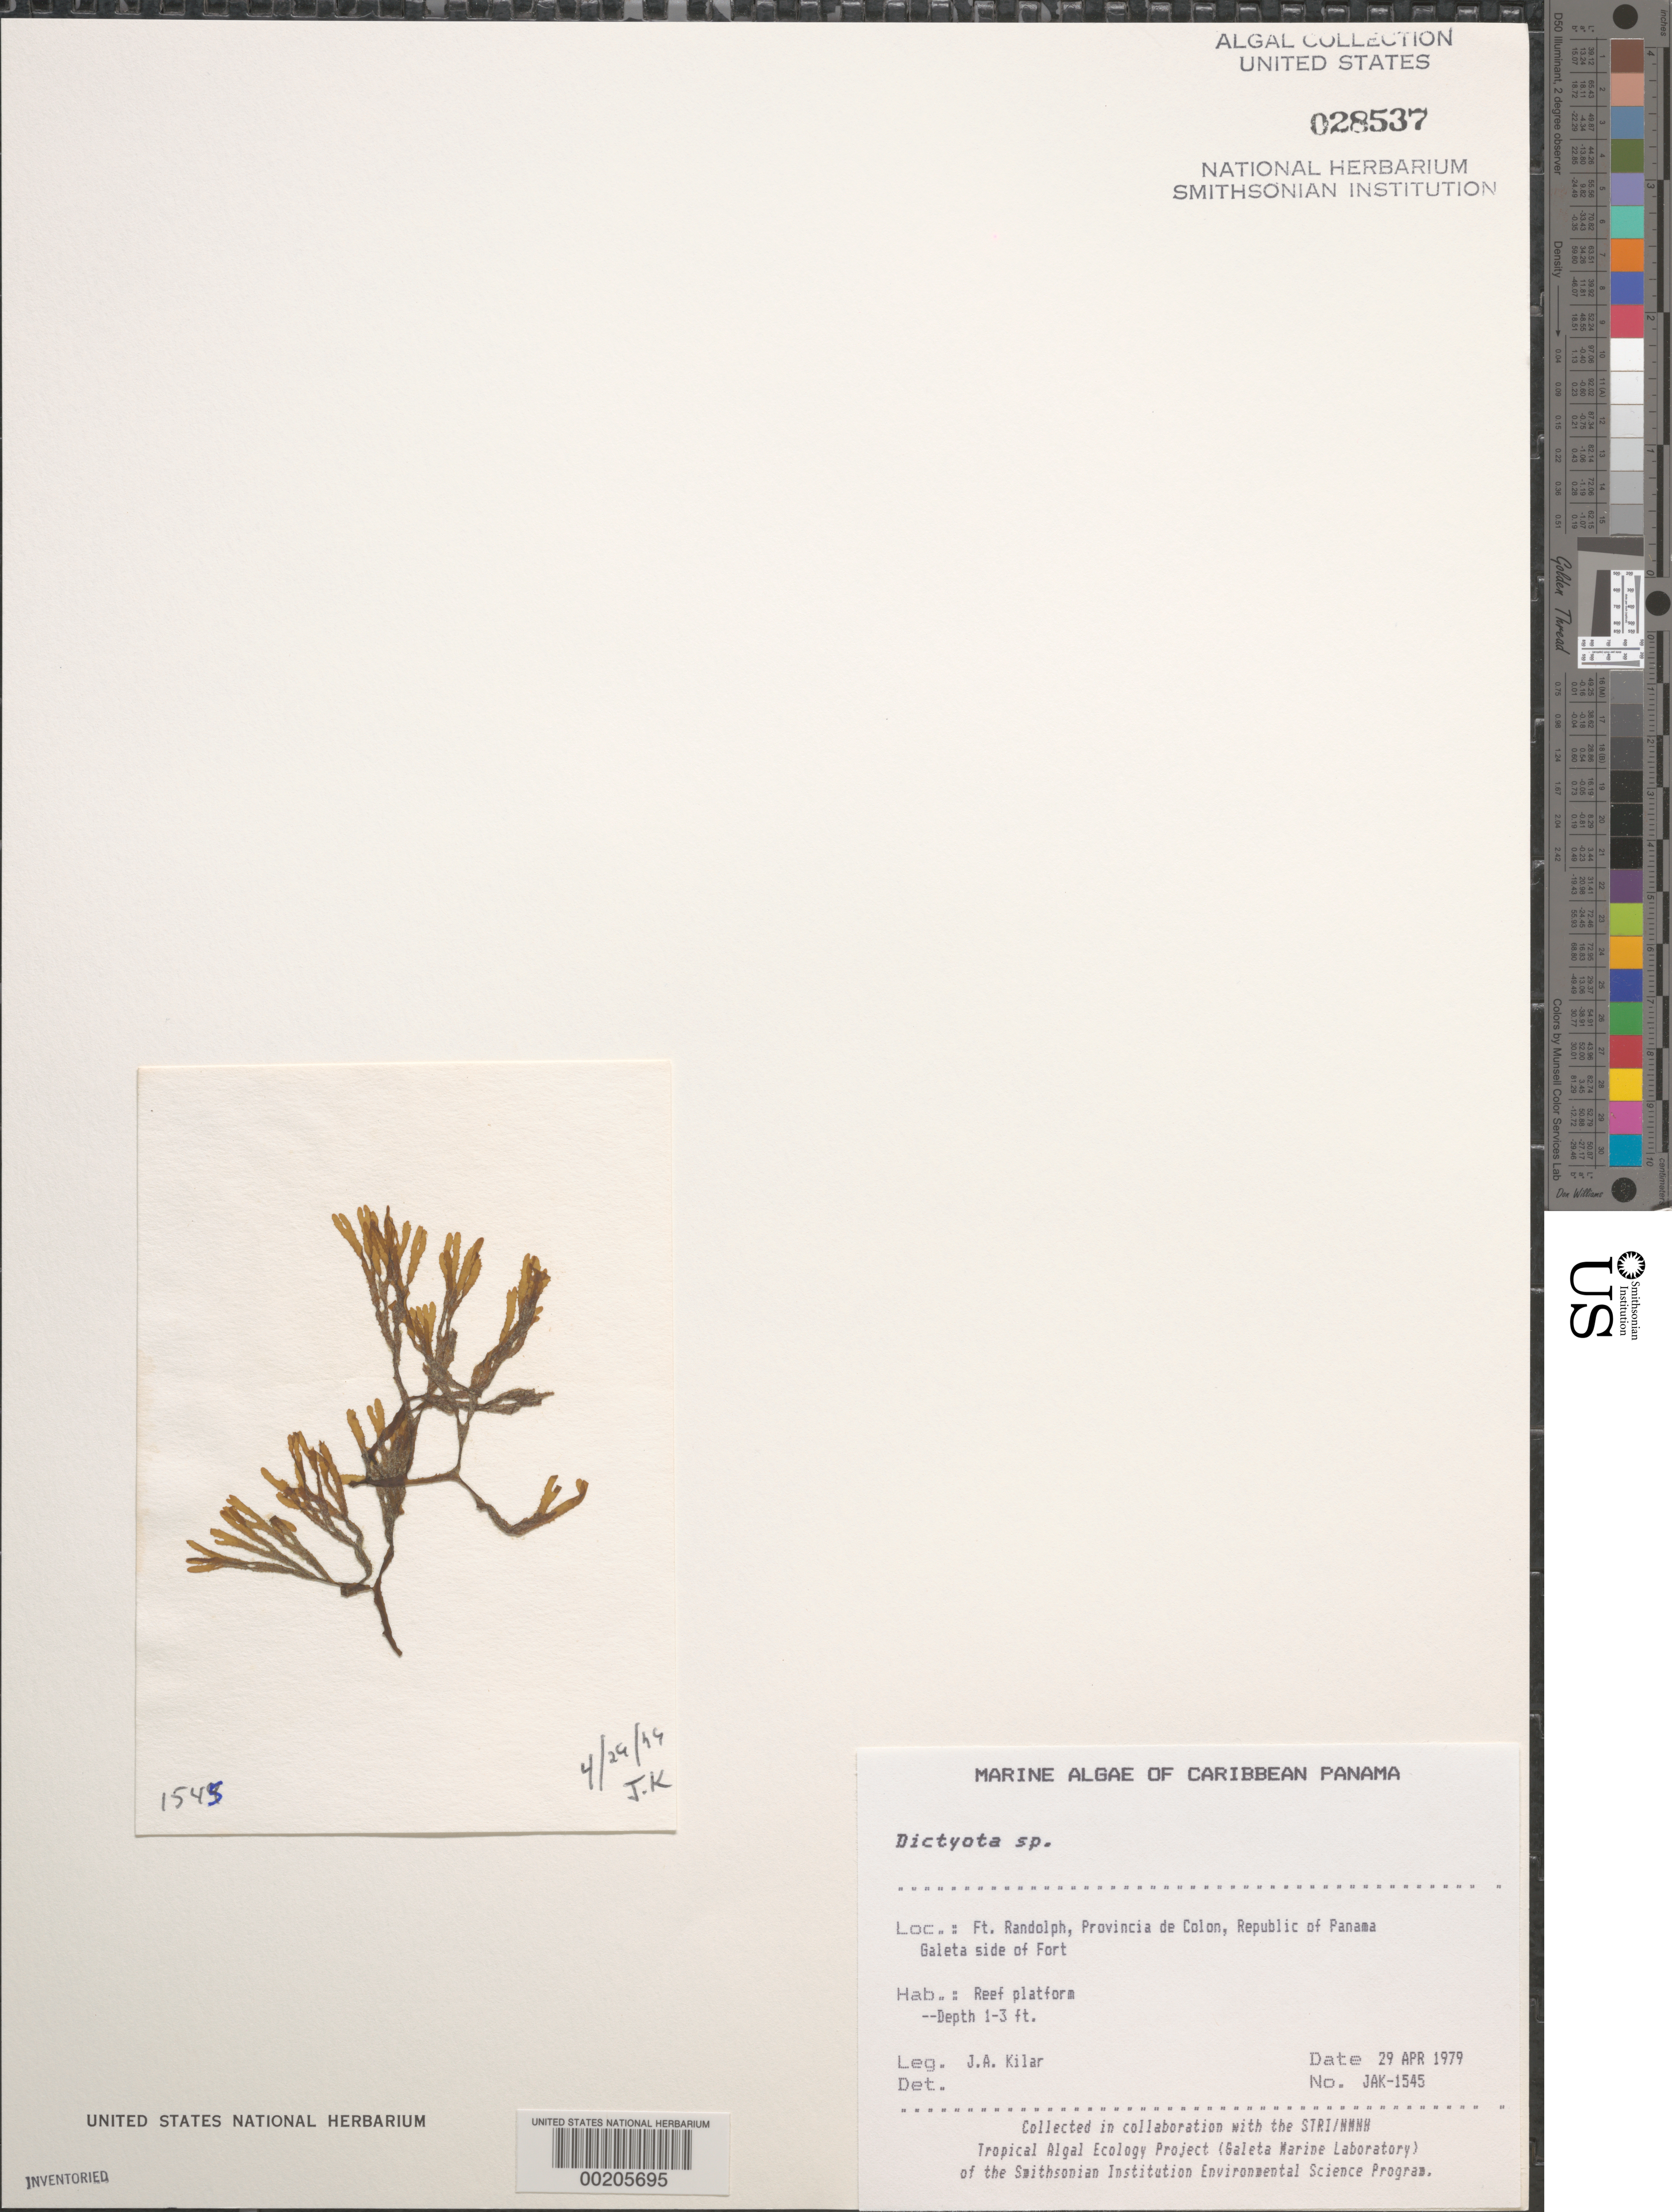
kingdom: Chromista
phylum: Ochrophyta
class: Phaeophyceae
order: Dictyotales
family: Dictyotaceae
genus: Dictyota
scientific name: Dictyota sp.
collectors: J. A. Kilar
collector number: JAK-1545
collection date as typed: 29 Apr 1979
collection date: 1979-04-29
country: Panama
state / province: Colón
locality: Fort Randolph, Galeta side of fort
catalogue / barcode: US 28537